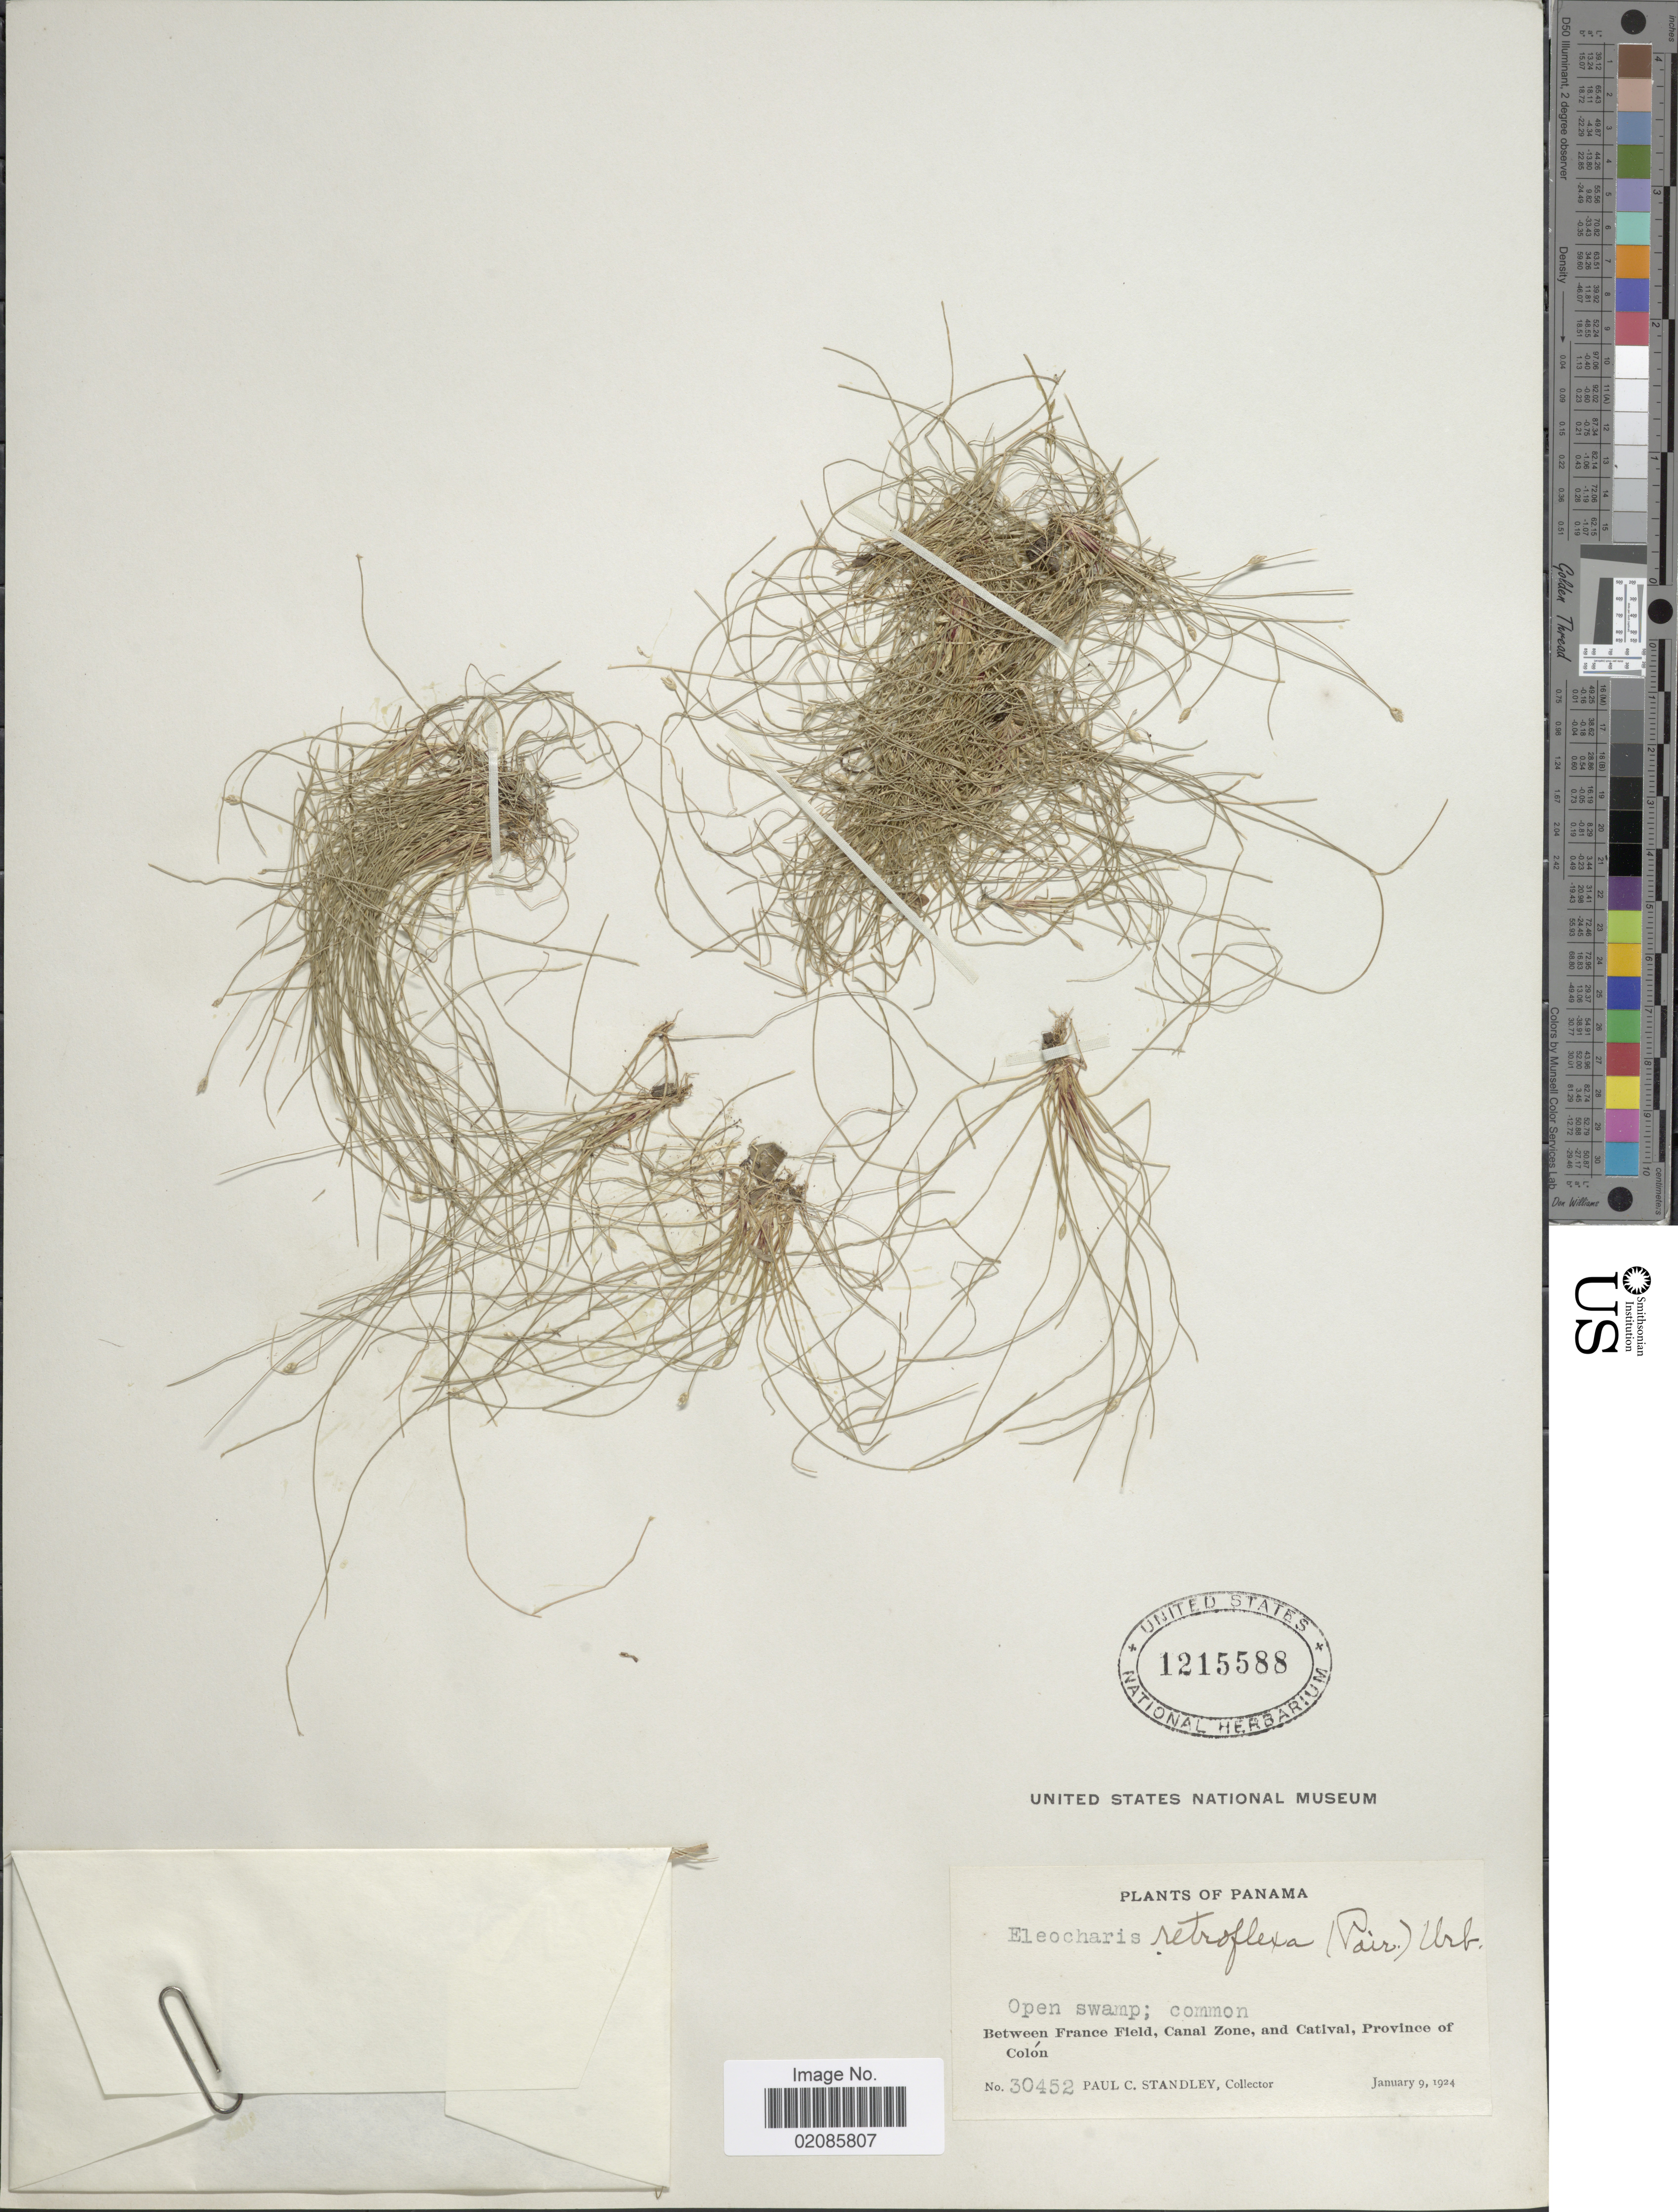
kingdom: Plantae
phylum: Tracheophyta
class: Liliopsida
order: Poales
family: Cyperaceae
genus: Eleocharis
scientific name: Eleocharis retroflexa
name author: (Poir.) Urb.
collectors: P. C. Standley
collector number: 30452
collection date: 1924-01-09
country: Panama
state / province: Colón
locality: Between France Field, Canal Zone, and Catival, Province of Colón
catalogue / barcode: US 1215588